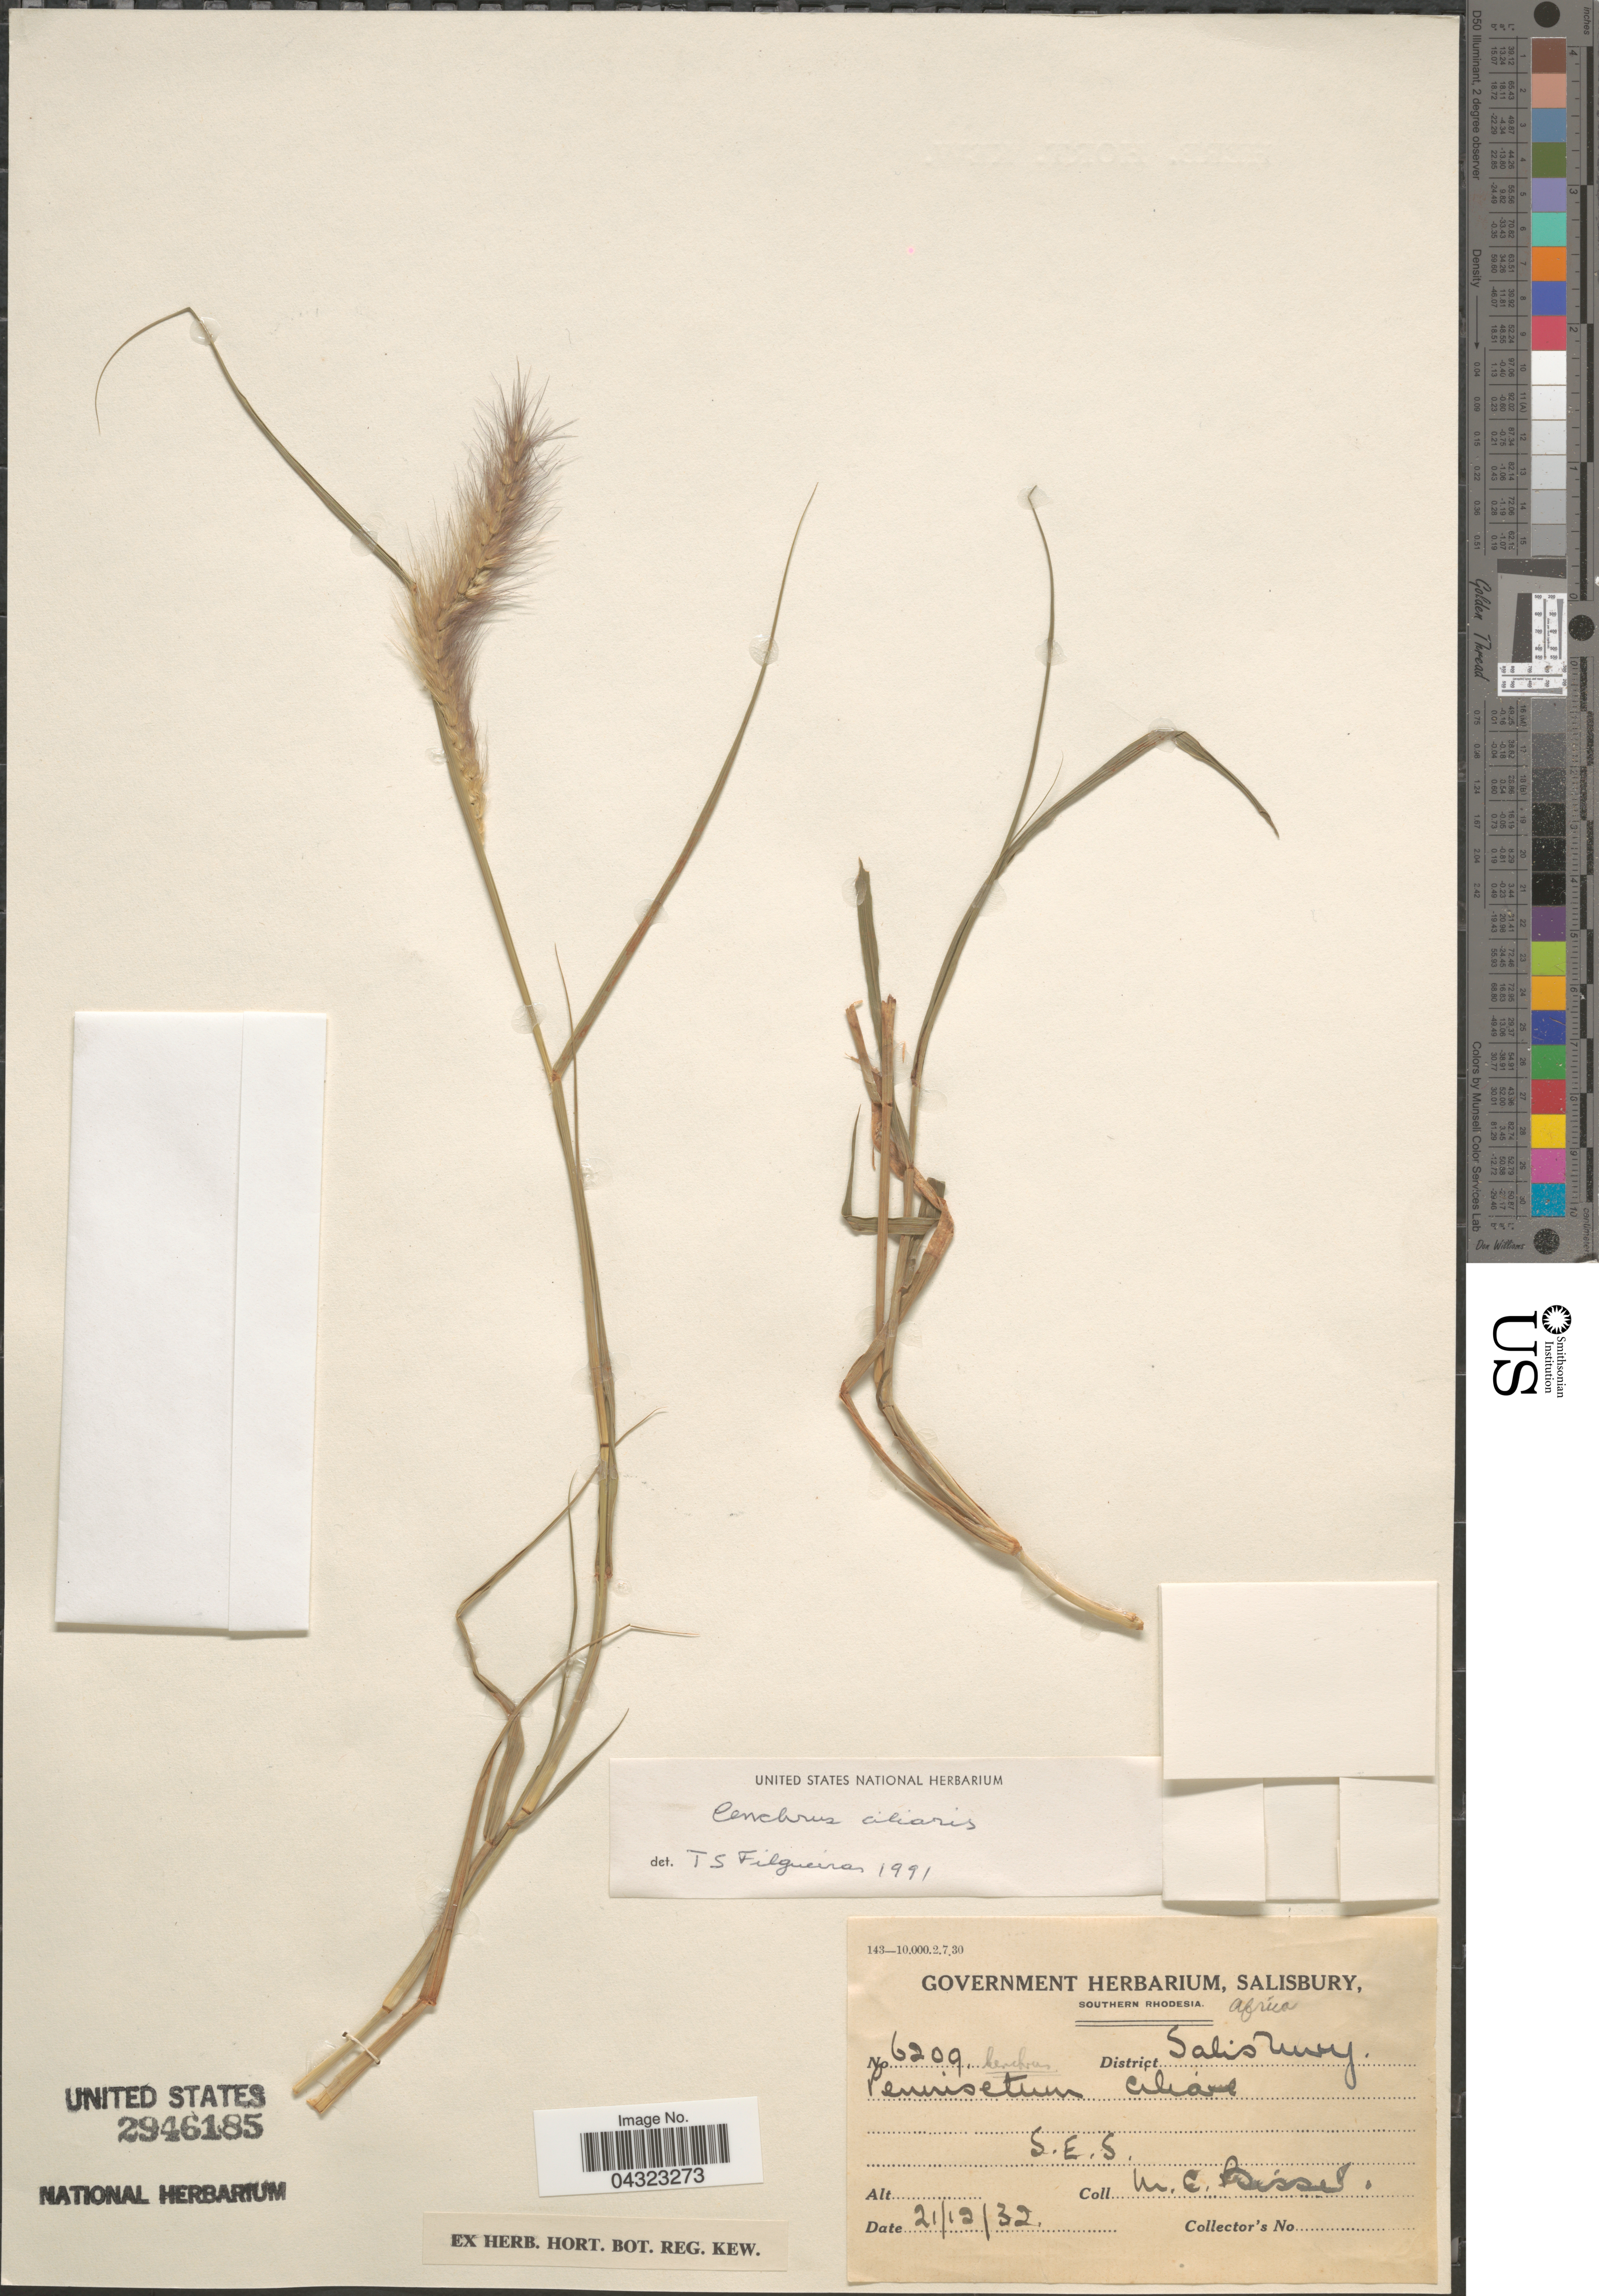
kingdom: Plantae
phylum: Tracheophyta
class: Liliopsida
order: Poales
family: Poaceae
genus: Cenchrus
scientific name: Cenchrus ciliaris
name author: L.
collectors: M. Bisset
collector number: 6209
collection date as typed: Transcribed d/m/y: 21/12/32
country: Zimbabwe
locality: Southern Rhodesia. District Salisbury.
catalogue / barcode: US 2946185